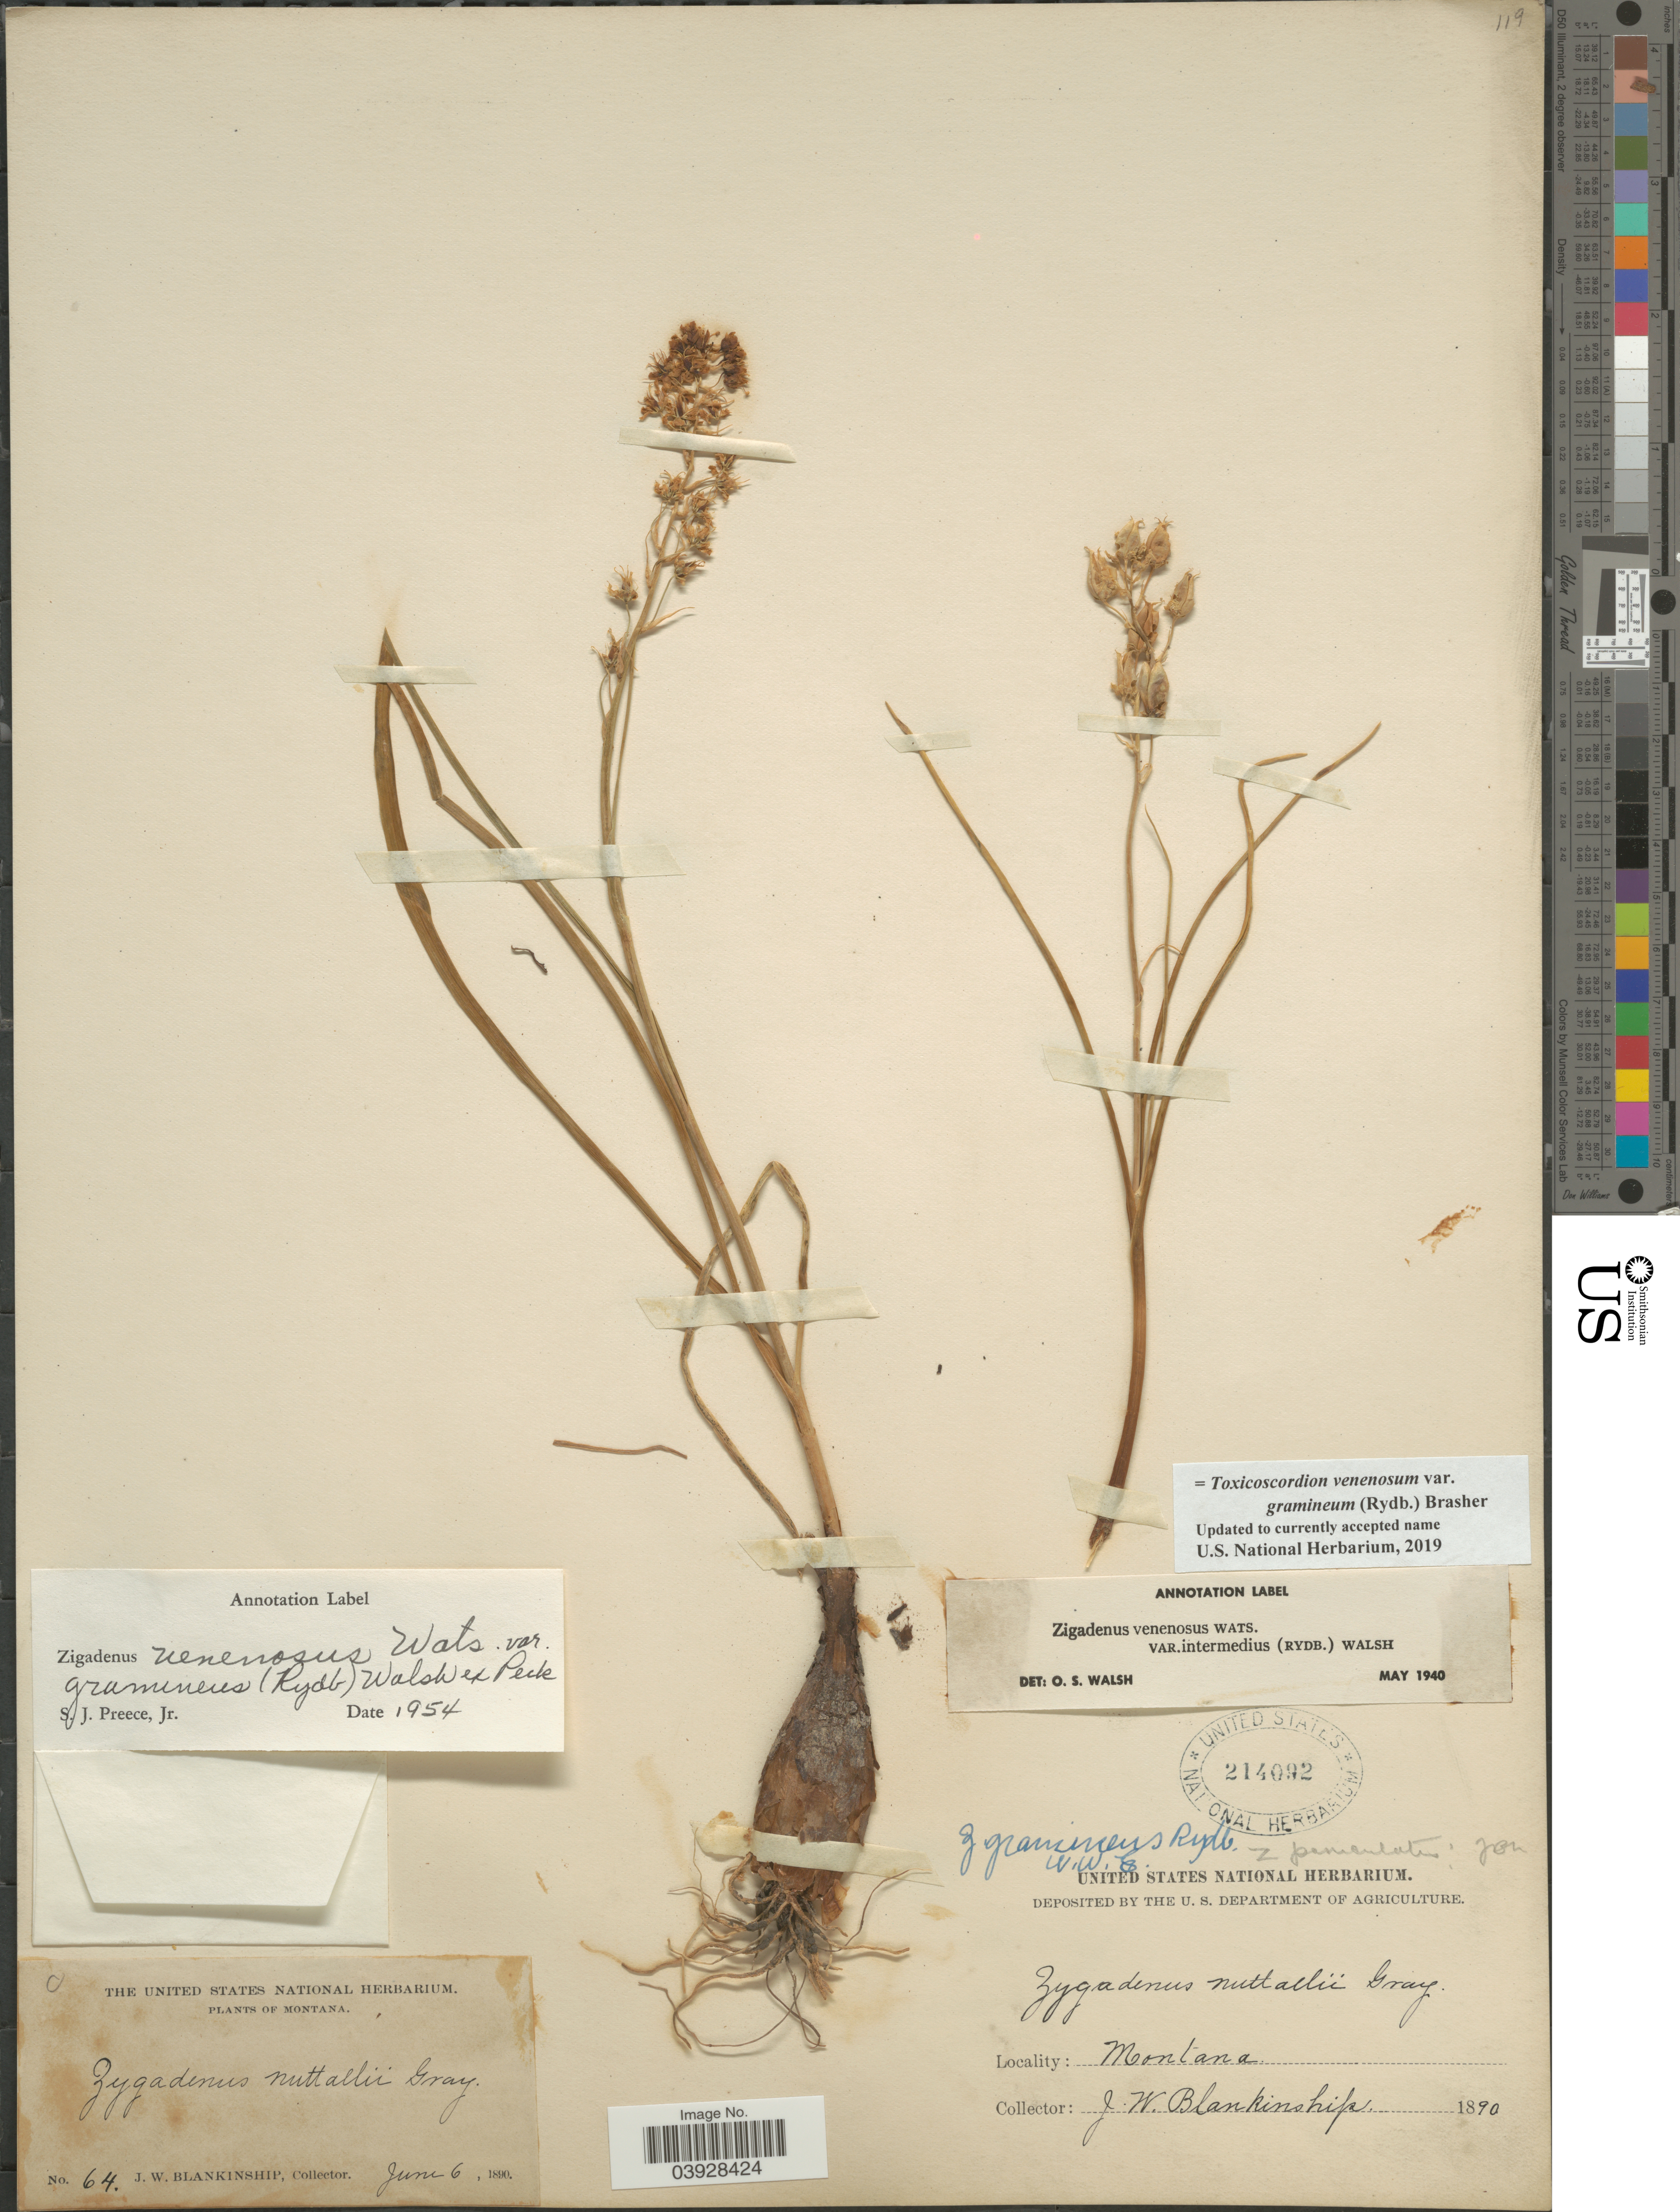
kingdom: Plantae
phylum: Tracheophyta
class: Liliopsida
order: Liliales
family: Melanthiaceae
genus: Toxicoscordion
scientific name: Toxicoscordion venenosum var. gramineum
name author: (Rydb.) Brasher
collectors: J. W. Blankinship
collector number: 64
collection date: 1890-06-06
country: United States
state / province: Montana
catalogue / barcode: US 214092